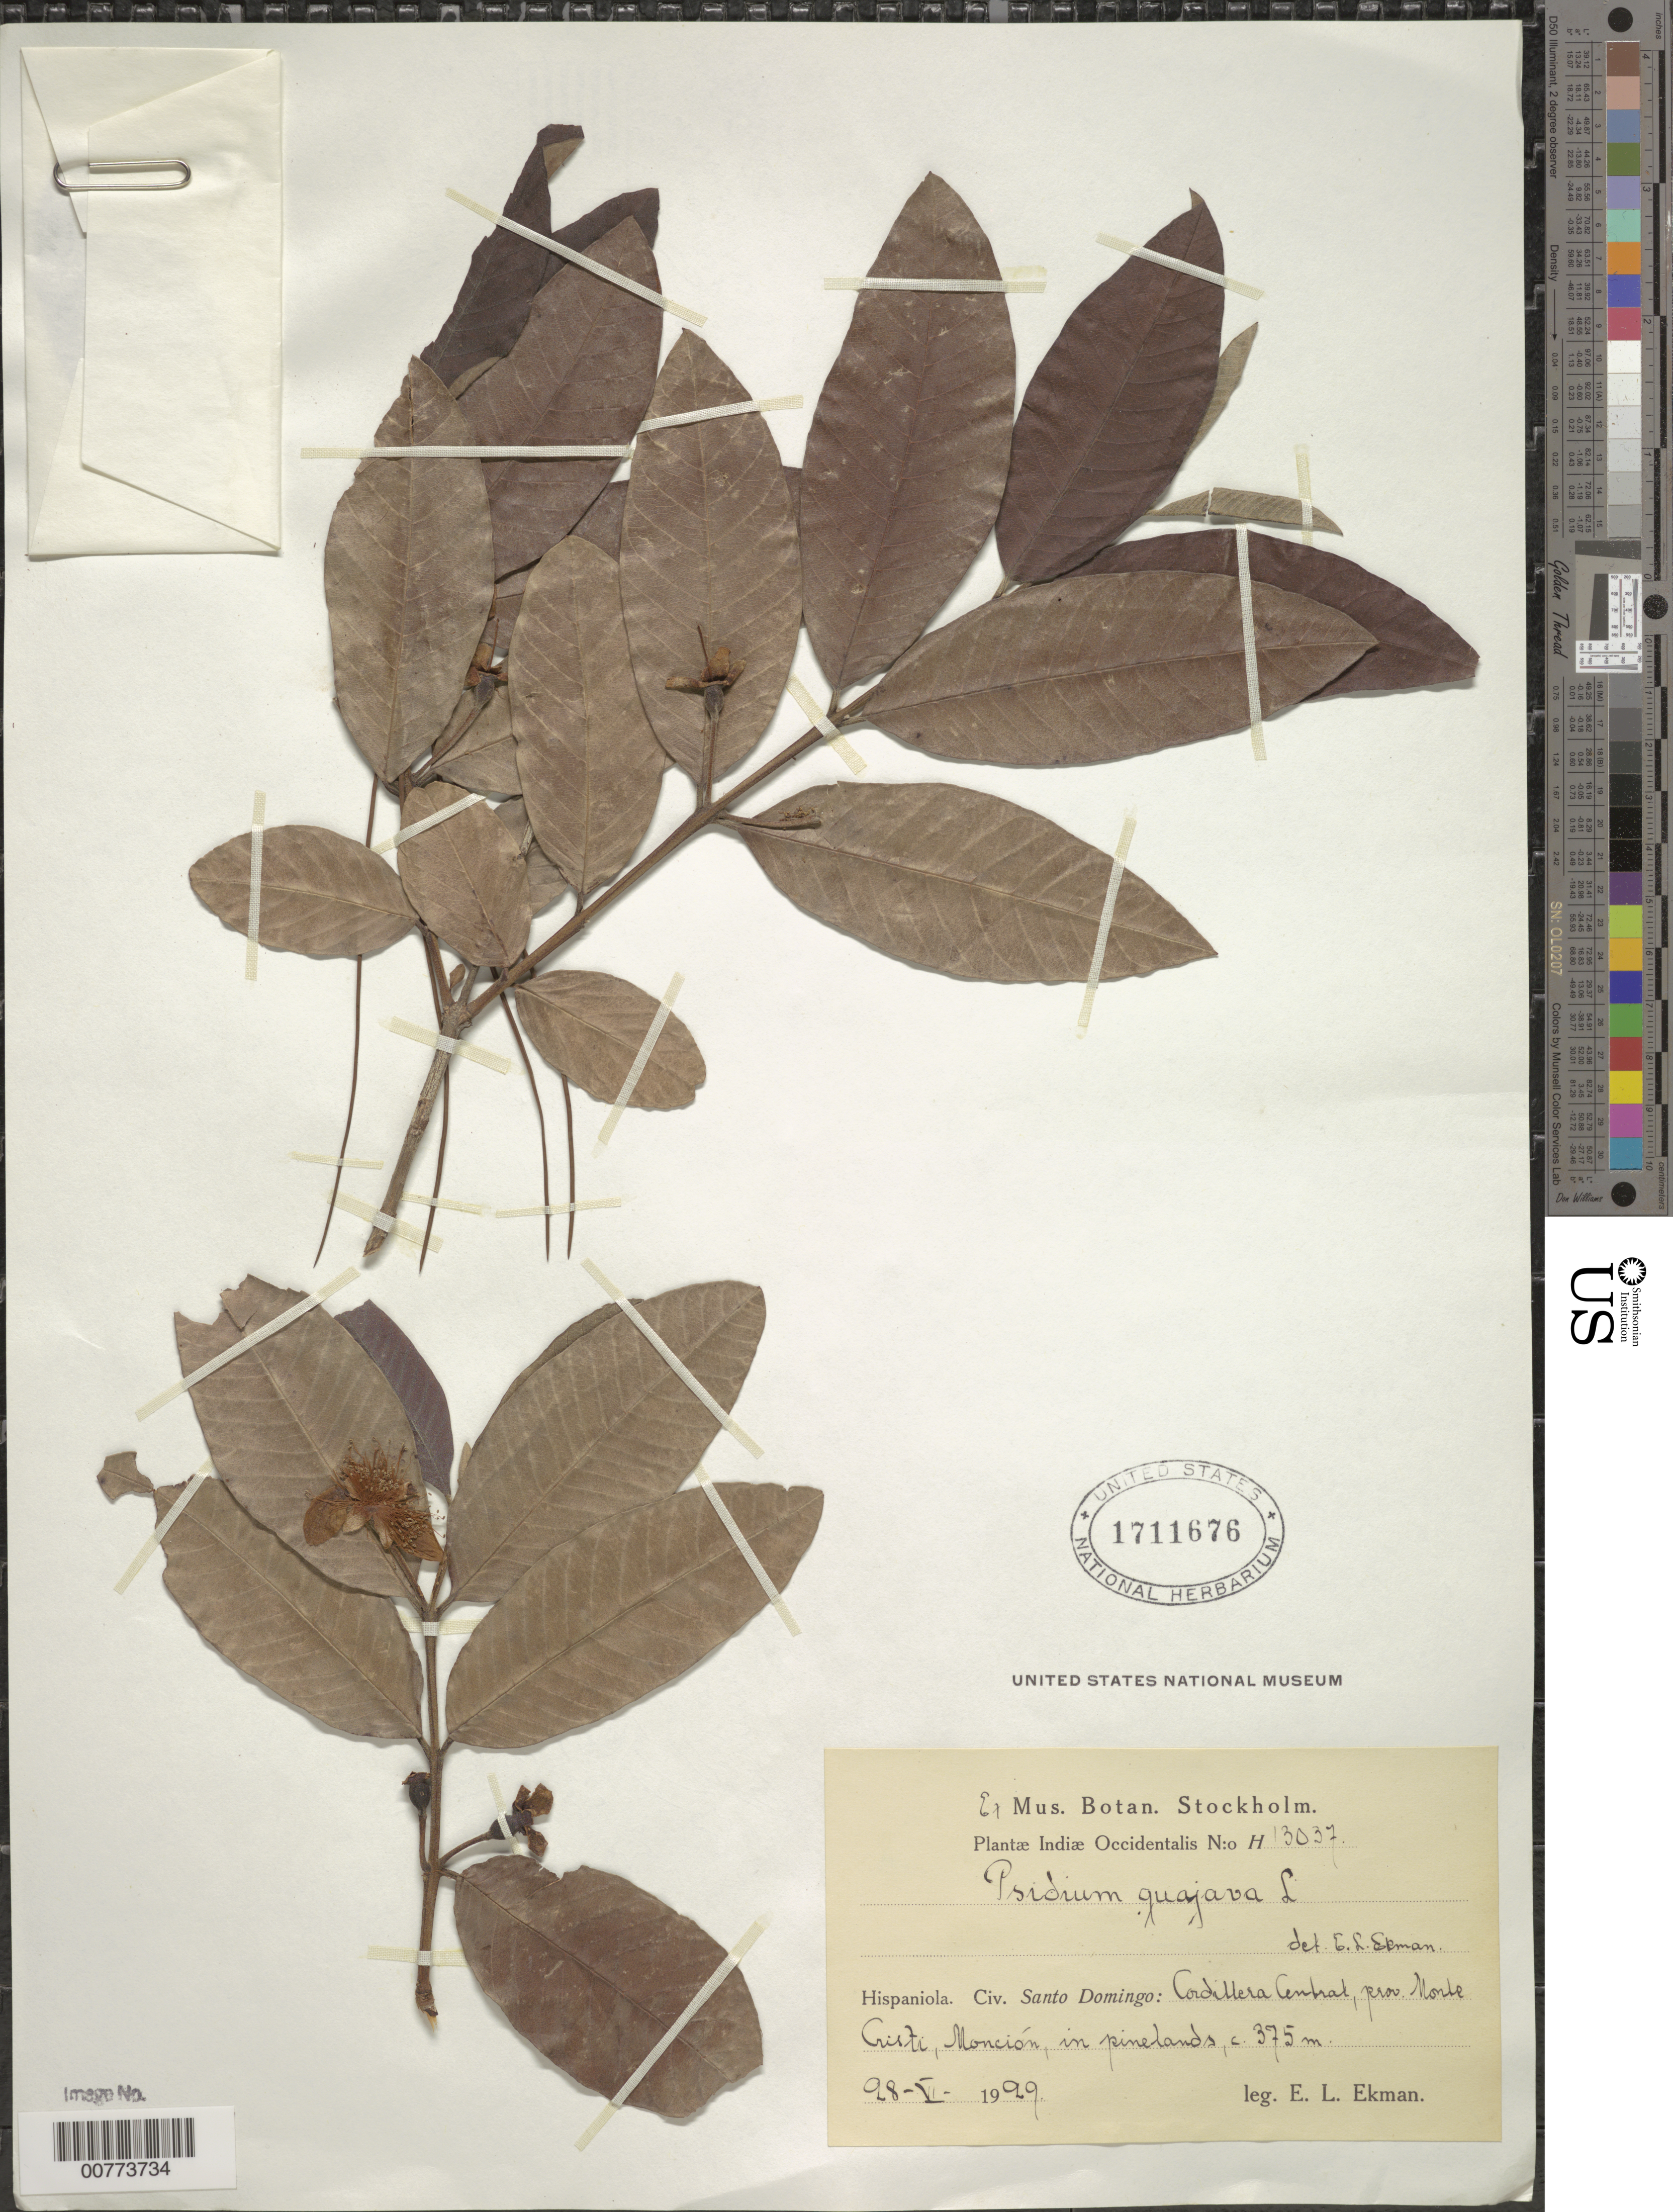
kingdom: Plantae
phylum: Tracheophyta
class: Magnoliopsida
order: Myrtales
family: Myrtaceae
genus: Psidium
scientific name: Psidium guajava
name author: L.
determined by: Ekman, E. L.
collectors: E. L. Ekman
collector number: H 13037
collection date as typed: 28 Jun 1929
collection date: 1929-06-28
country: Dominican Republic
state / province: Monte Cristi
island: Hispaniola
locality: Cordillera Central, Monción.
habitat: Pinelands.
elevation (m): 375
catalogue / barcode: US 1711676